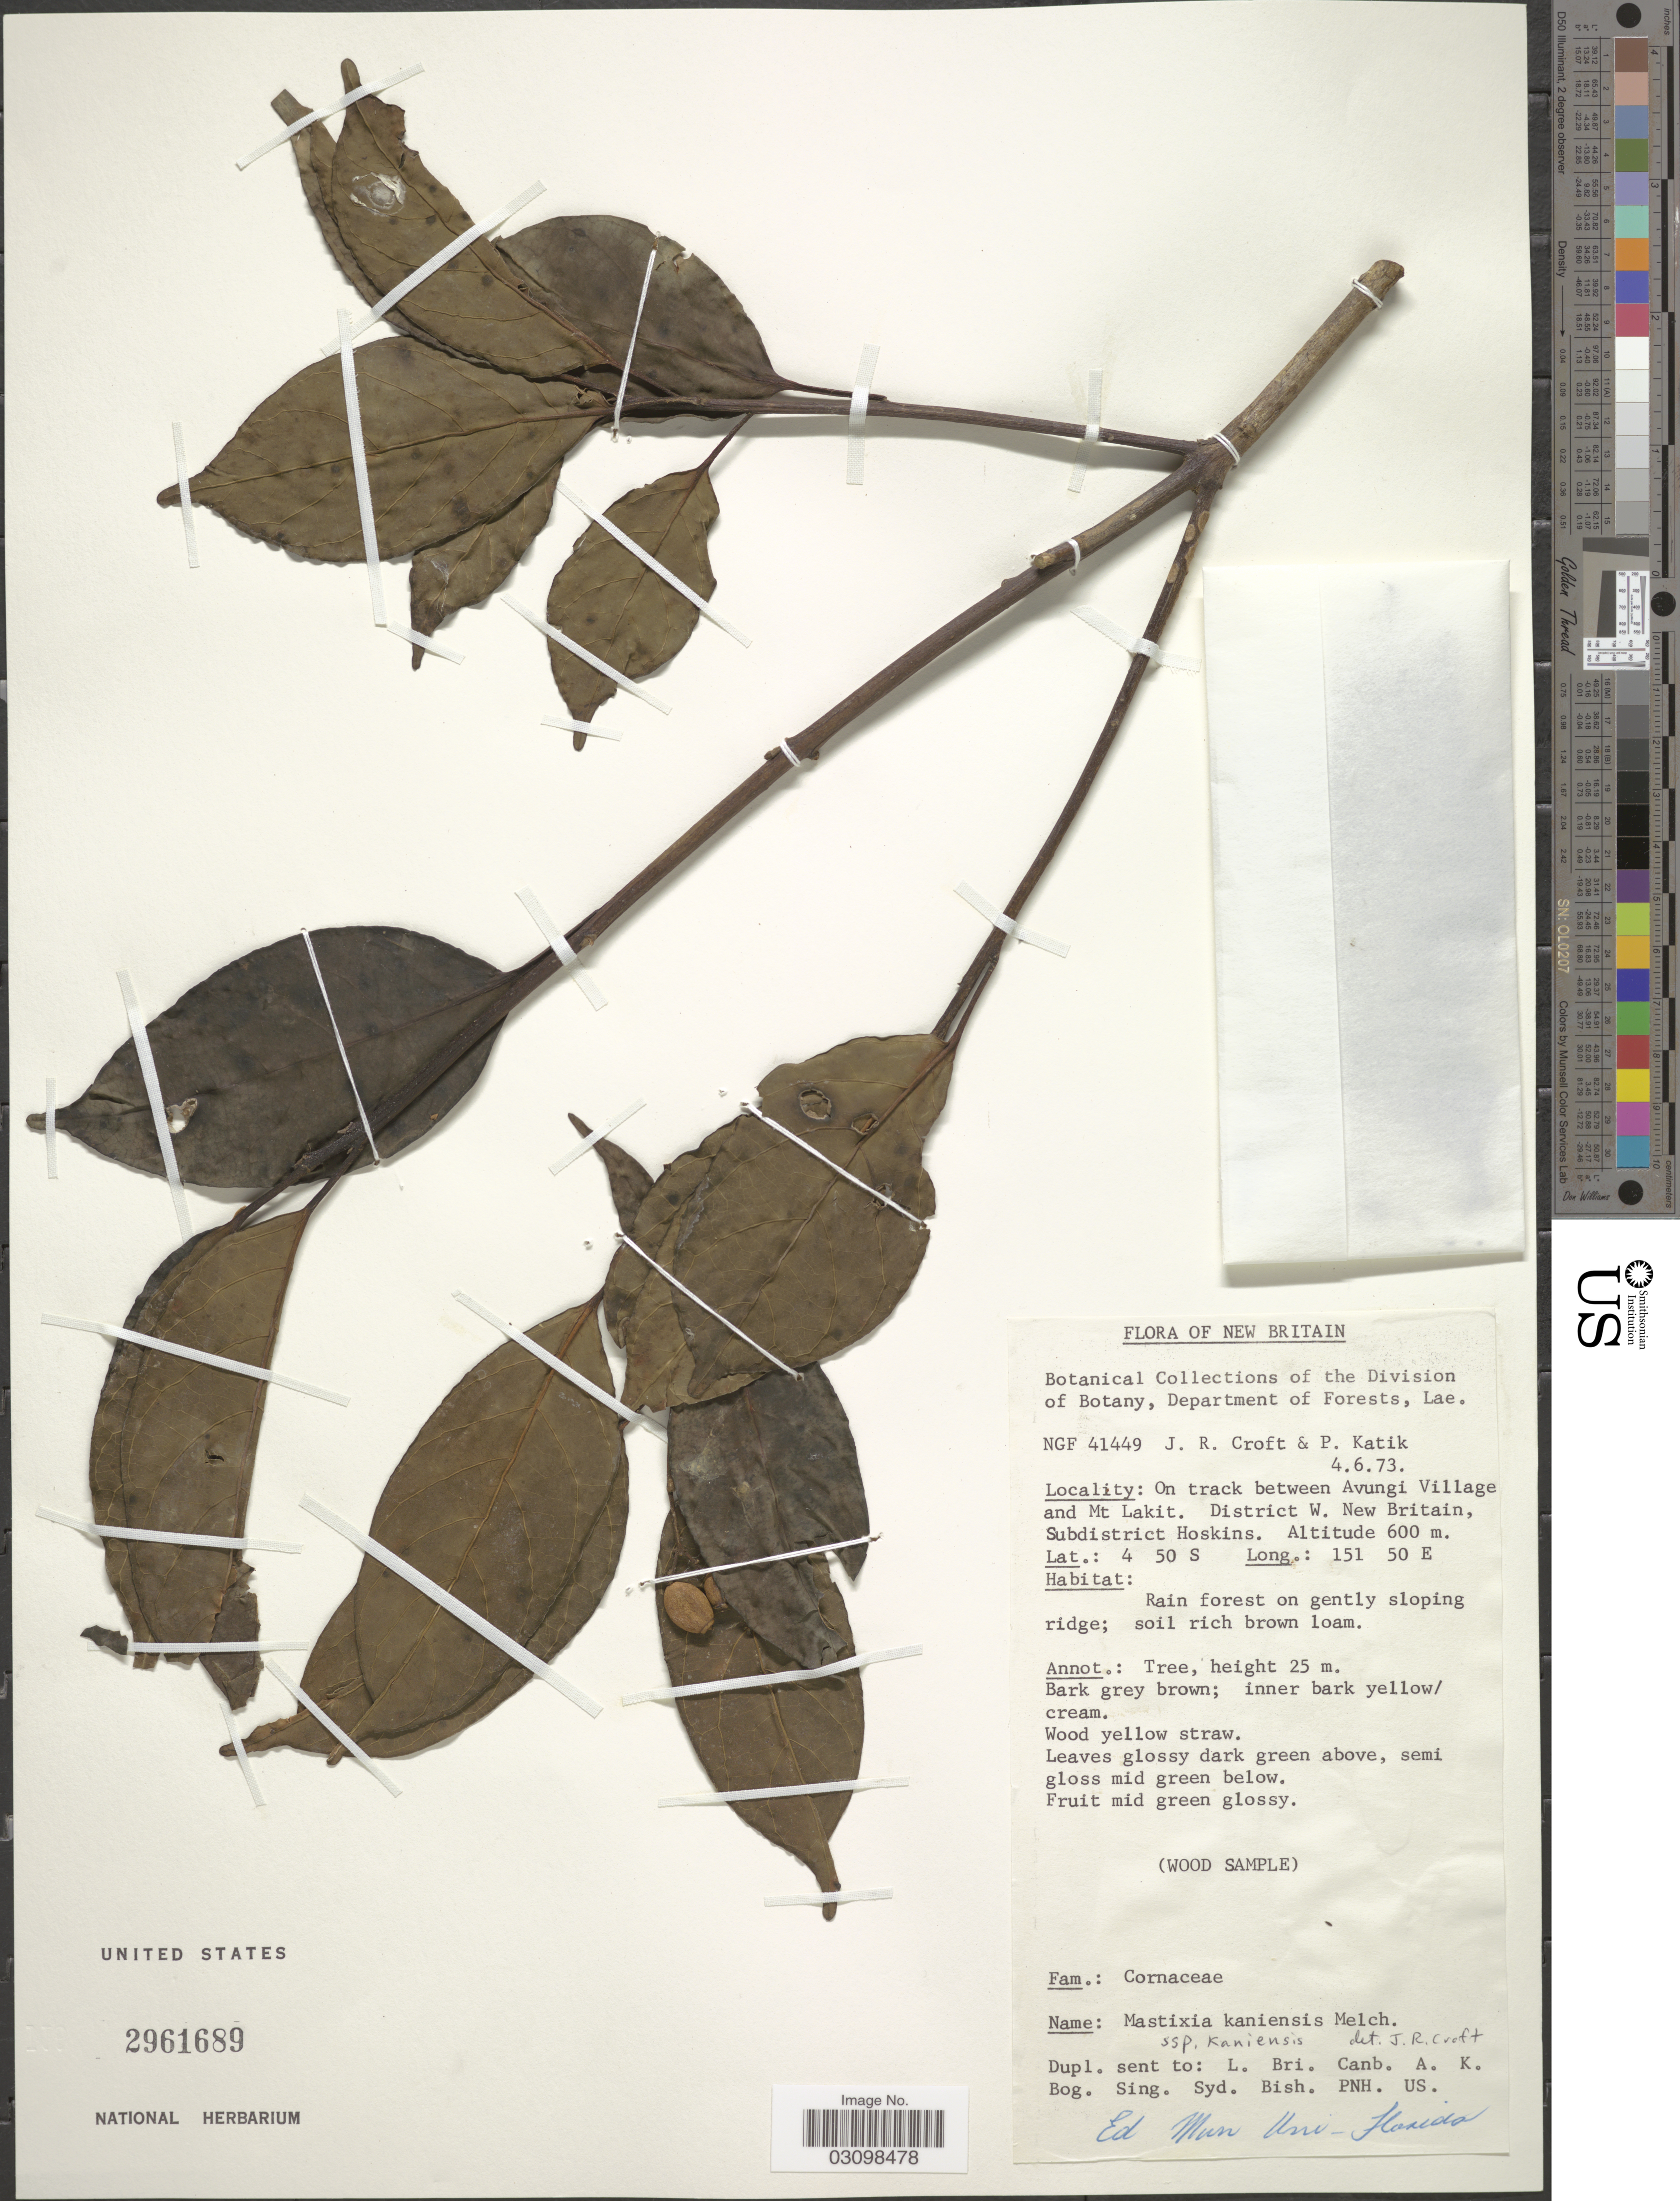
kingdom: Plantae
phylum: Tracheophyta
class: Magnoliopsida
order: Cornales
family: Nyssaceae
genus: Mastixia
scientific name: Mastixia kaniensis subsp. kaniensis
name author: Melch.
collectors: J. R. Croft & P. Katik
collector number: NGF41449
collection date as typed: Transcribed d/m/y: 4/6/73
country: Papua New Guinea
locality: New Britain, On track between Avungi Village and Mt. Lakit. District W. New Britain, Subdistrict Hoskins.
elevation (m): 600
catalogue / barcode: US 2961689